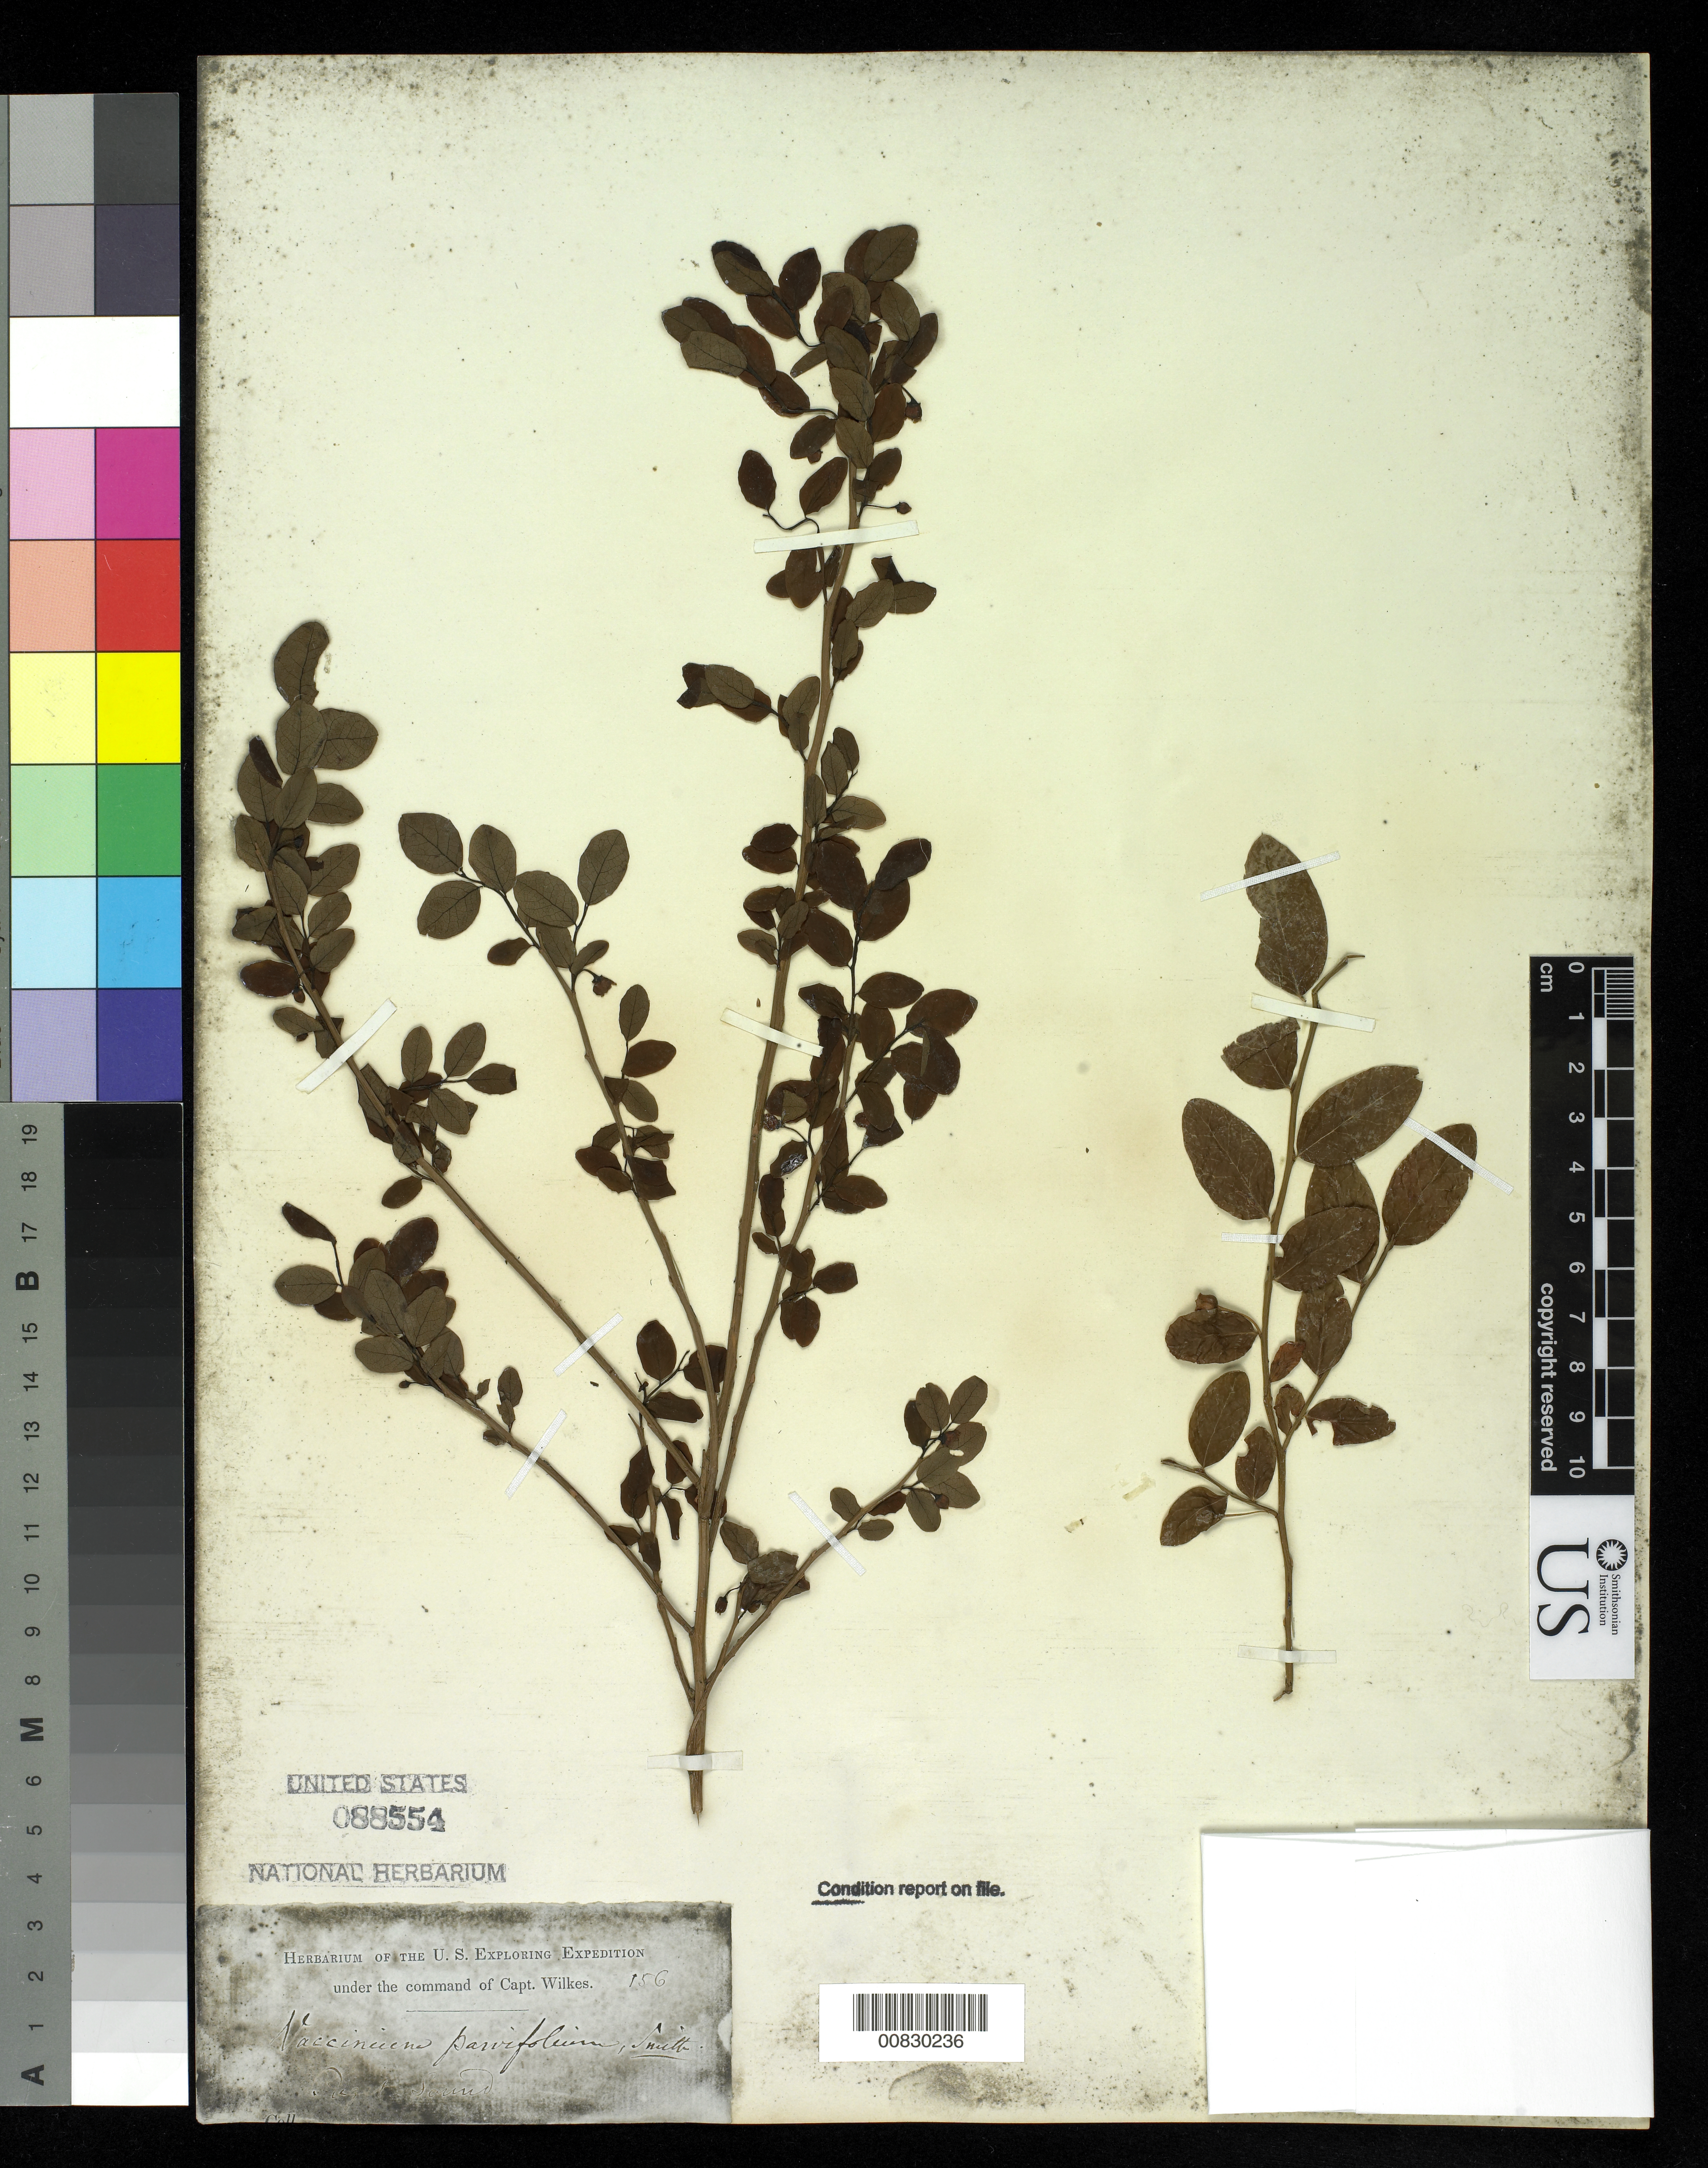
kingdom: Plantae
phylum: Tracheophyta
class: Magnoliopsida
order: Ericales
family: Ericaceae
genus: Vaccinium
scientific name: Vaccinium parvifolium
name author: Small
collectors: Wilkes Explor. Exped.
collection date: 1838/1842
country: United States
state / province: Washington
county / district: King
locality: Puget Sound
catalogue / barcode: US 88554